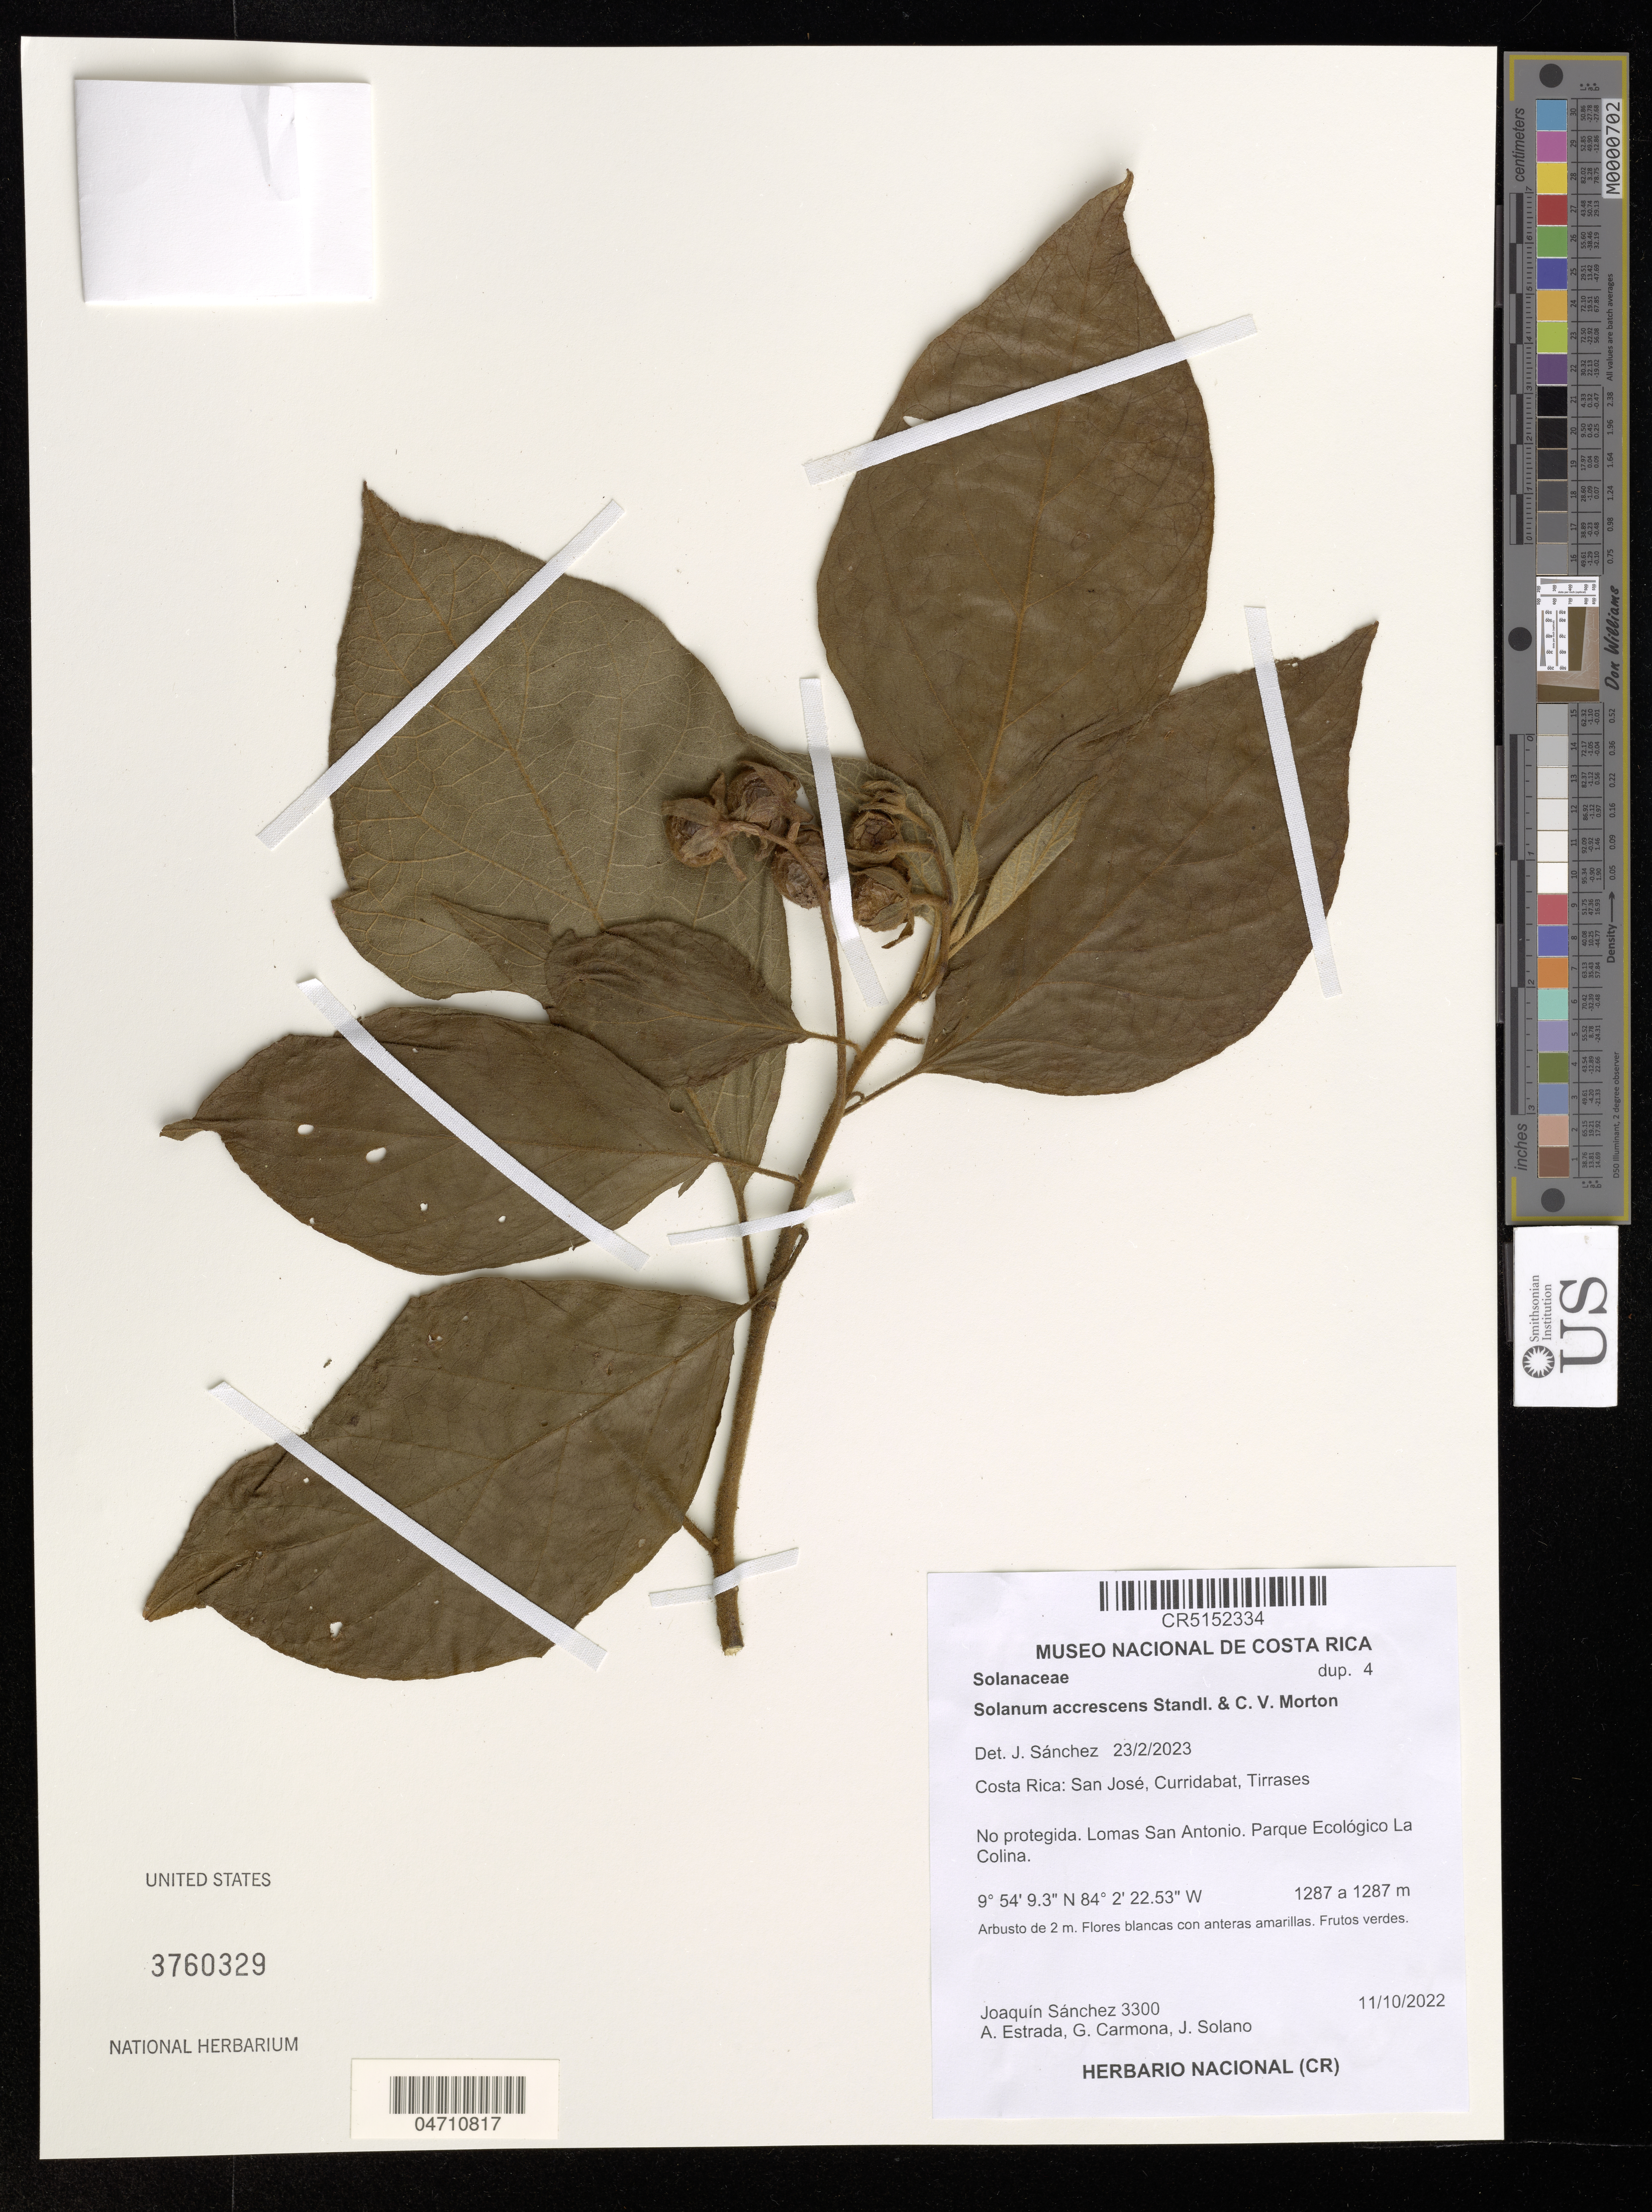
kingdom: Plantae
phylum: Tracheophyta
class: Magnoliopsida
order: Solanales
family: Solanaceae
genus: Solanum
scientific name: Solanum accrescens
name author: Standl. & C.V. Morton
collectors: J. Sánchez, A. Estrada, G. Carmona & J. Solano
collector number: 3300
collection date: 2022-10-11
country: Costa Rica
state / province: San José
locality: Curridabat, Tirrases. No protegida. Lomas San Antonio. Parque Ecológico La Colina.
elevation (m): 1287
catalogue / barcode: US 3760329